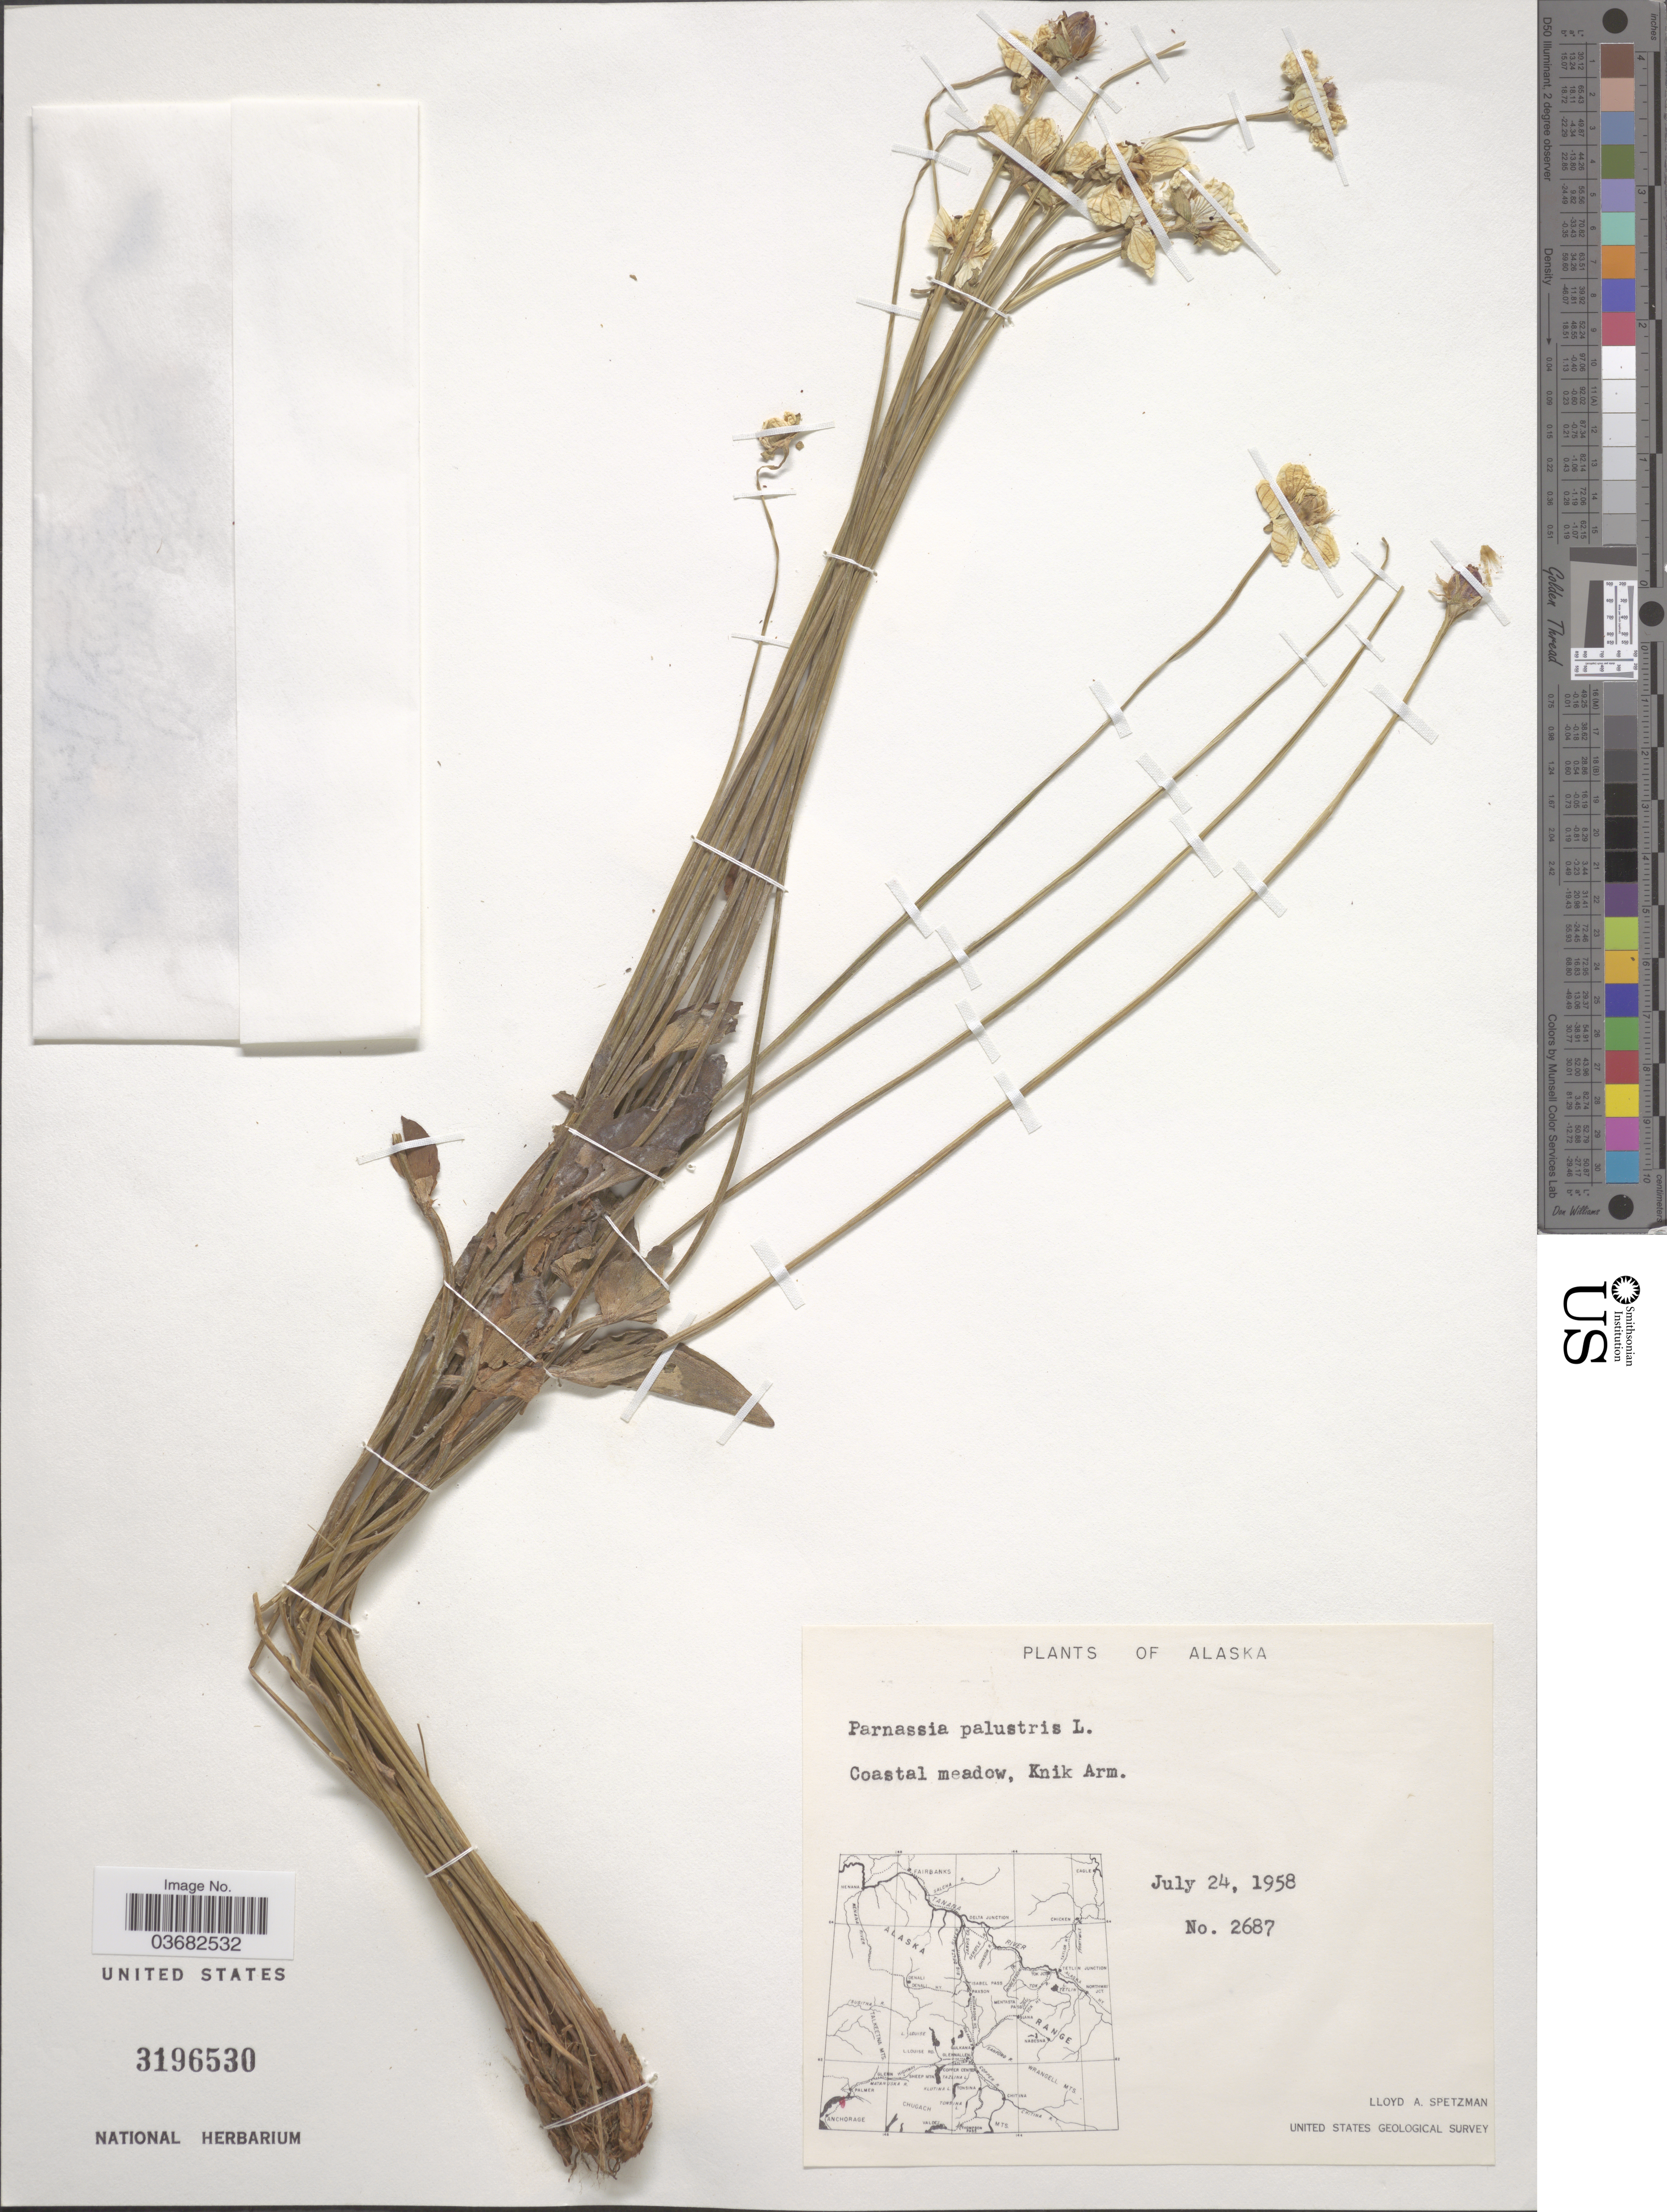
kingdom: Plantae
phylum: Tracheophyta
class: Magnoliopsida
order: Celastrales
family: Parnassiaceae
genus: Parnassia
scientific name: Parnassia palustris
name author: L.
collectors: L. Spetzman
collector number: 2687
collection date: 1958-07-24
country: United States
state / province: Alaska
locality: Coastal meadow, Knik Arm. Geological Survey.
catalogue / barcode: US 3196530